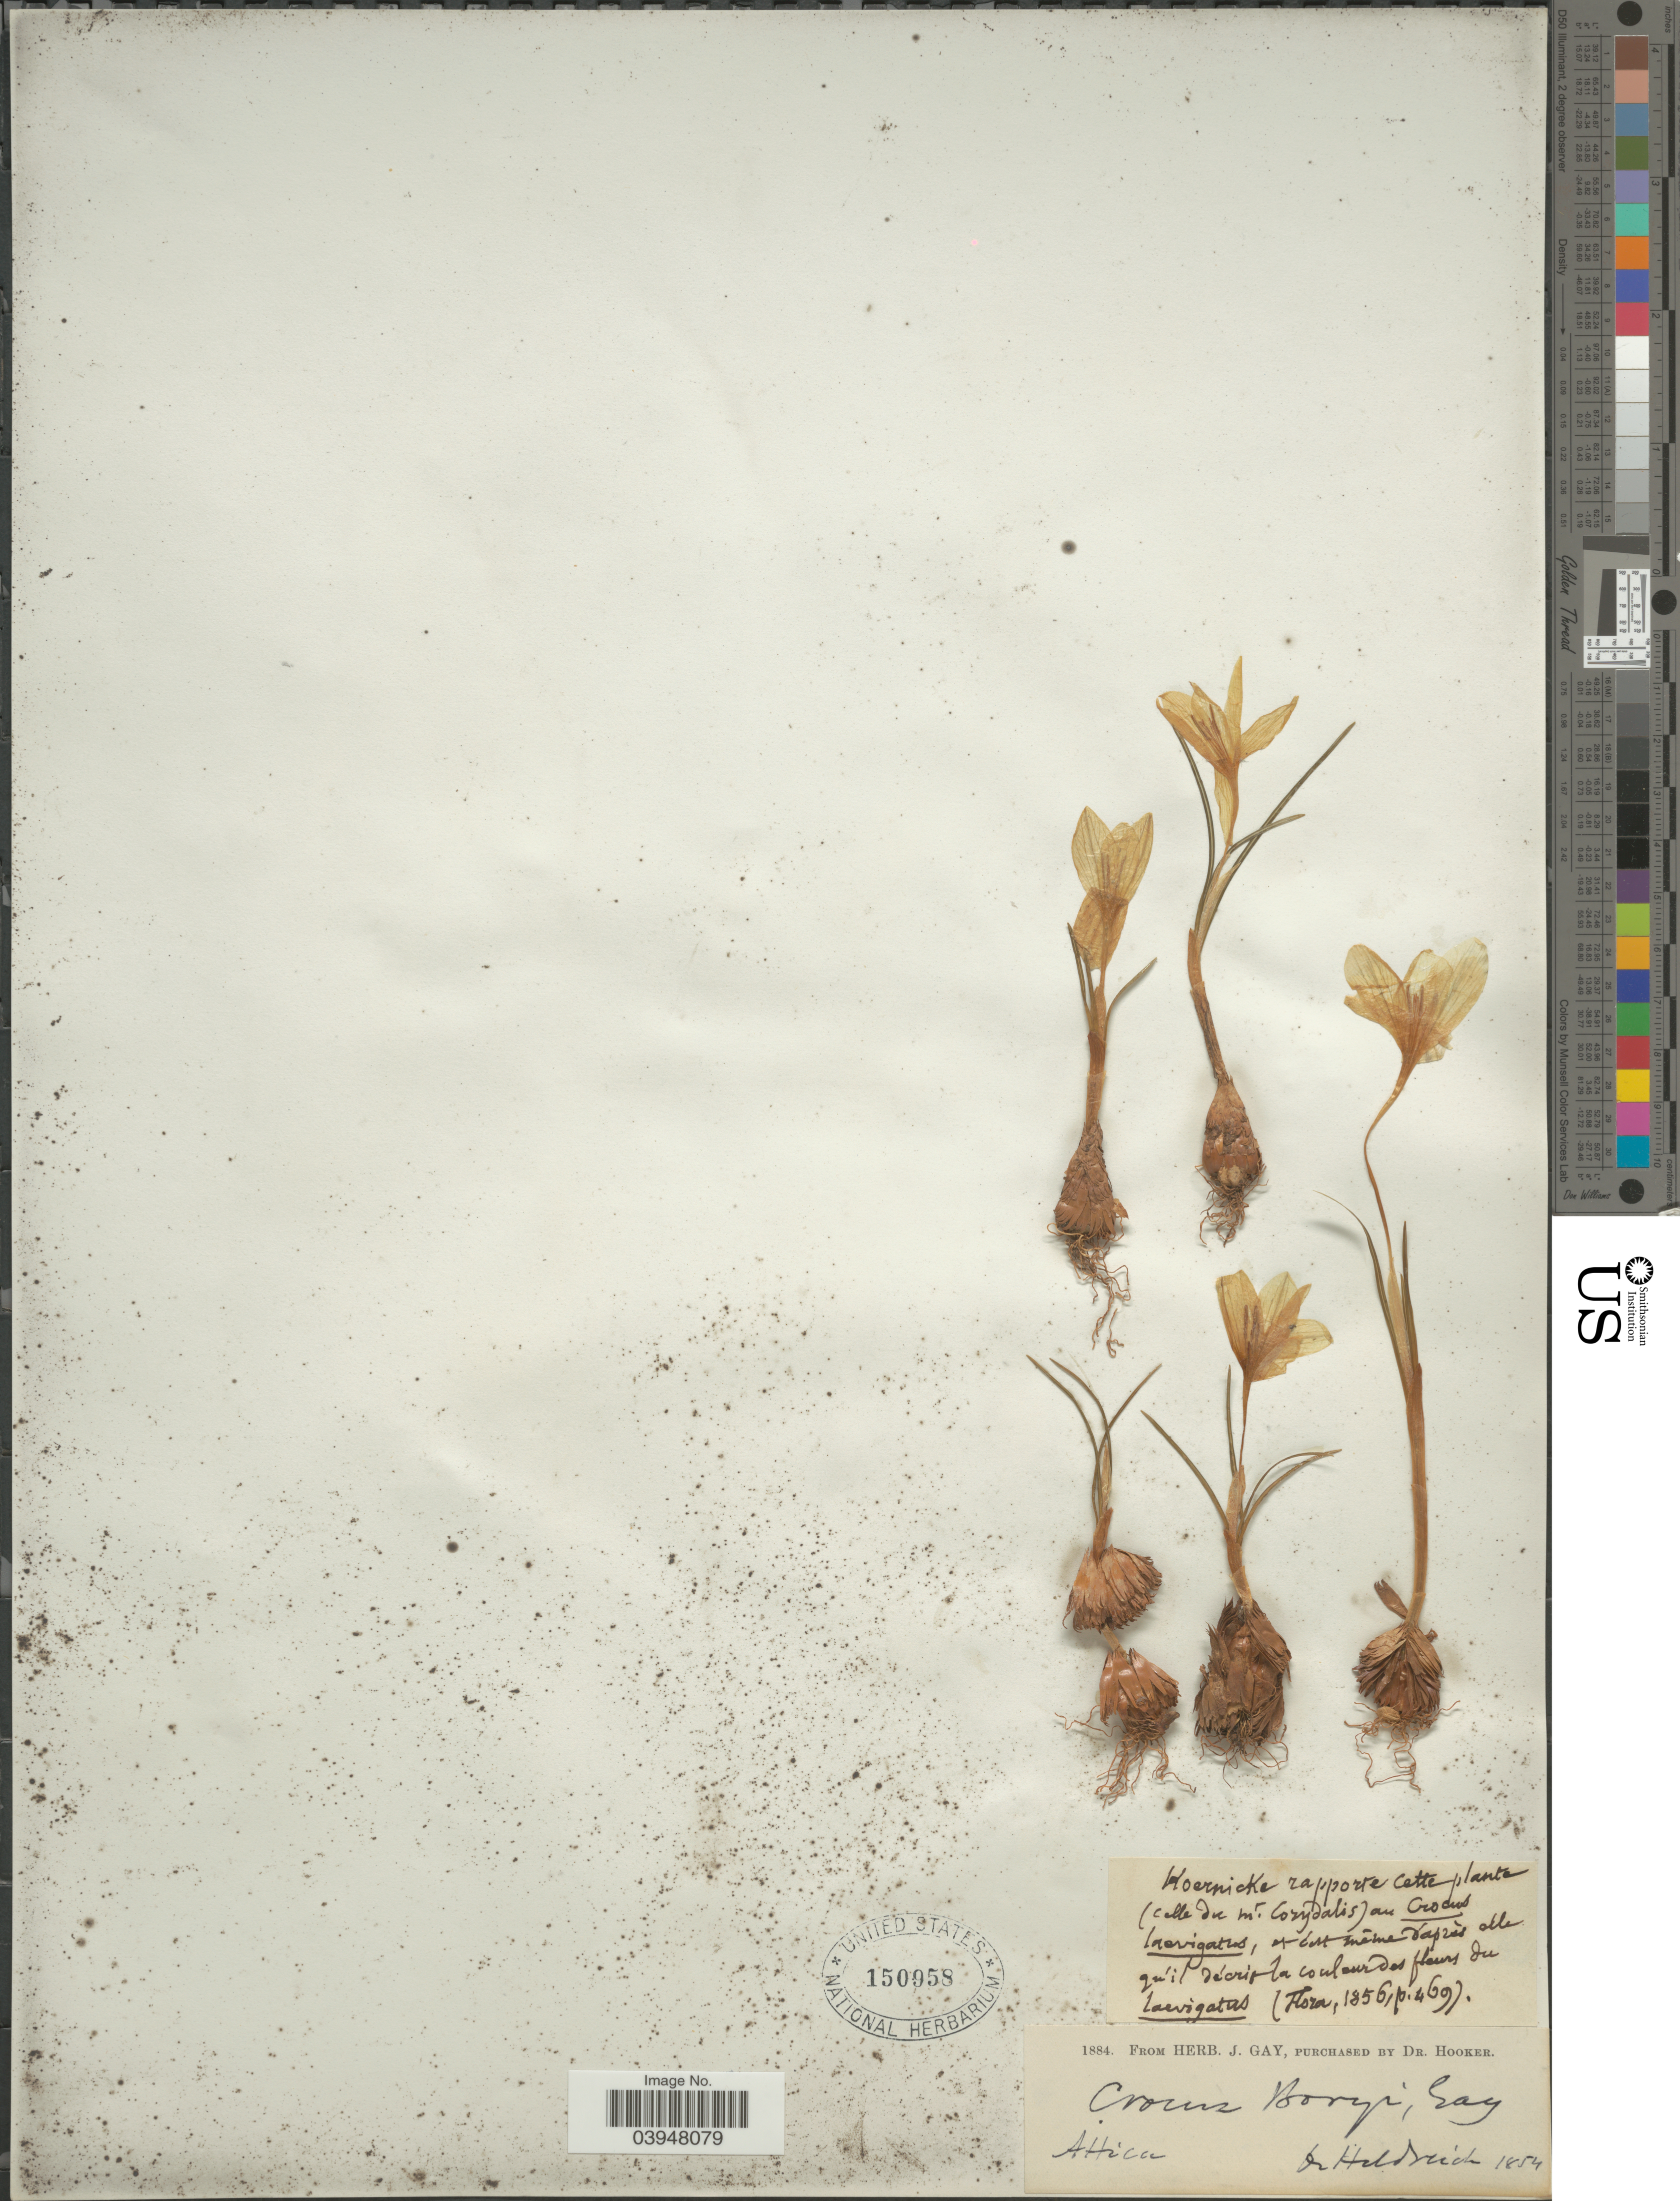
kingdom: Plantae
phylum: Tracheophyta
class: Liliopsida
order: Asparagales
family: Iridaceae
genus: Crocus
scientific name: Crocus boryi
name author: J. Gay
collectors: Heldreich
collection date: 1854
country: Greece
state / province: Attica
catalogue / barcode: US 150958